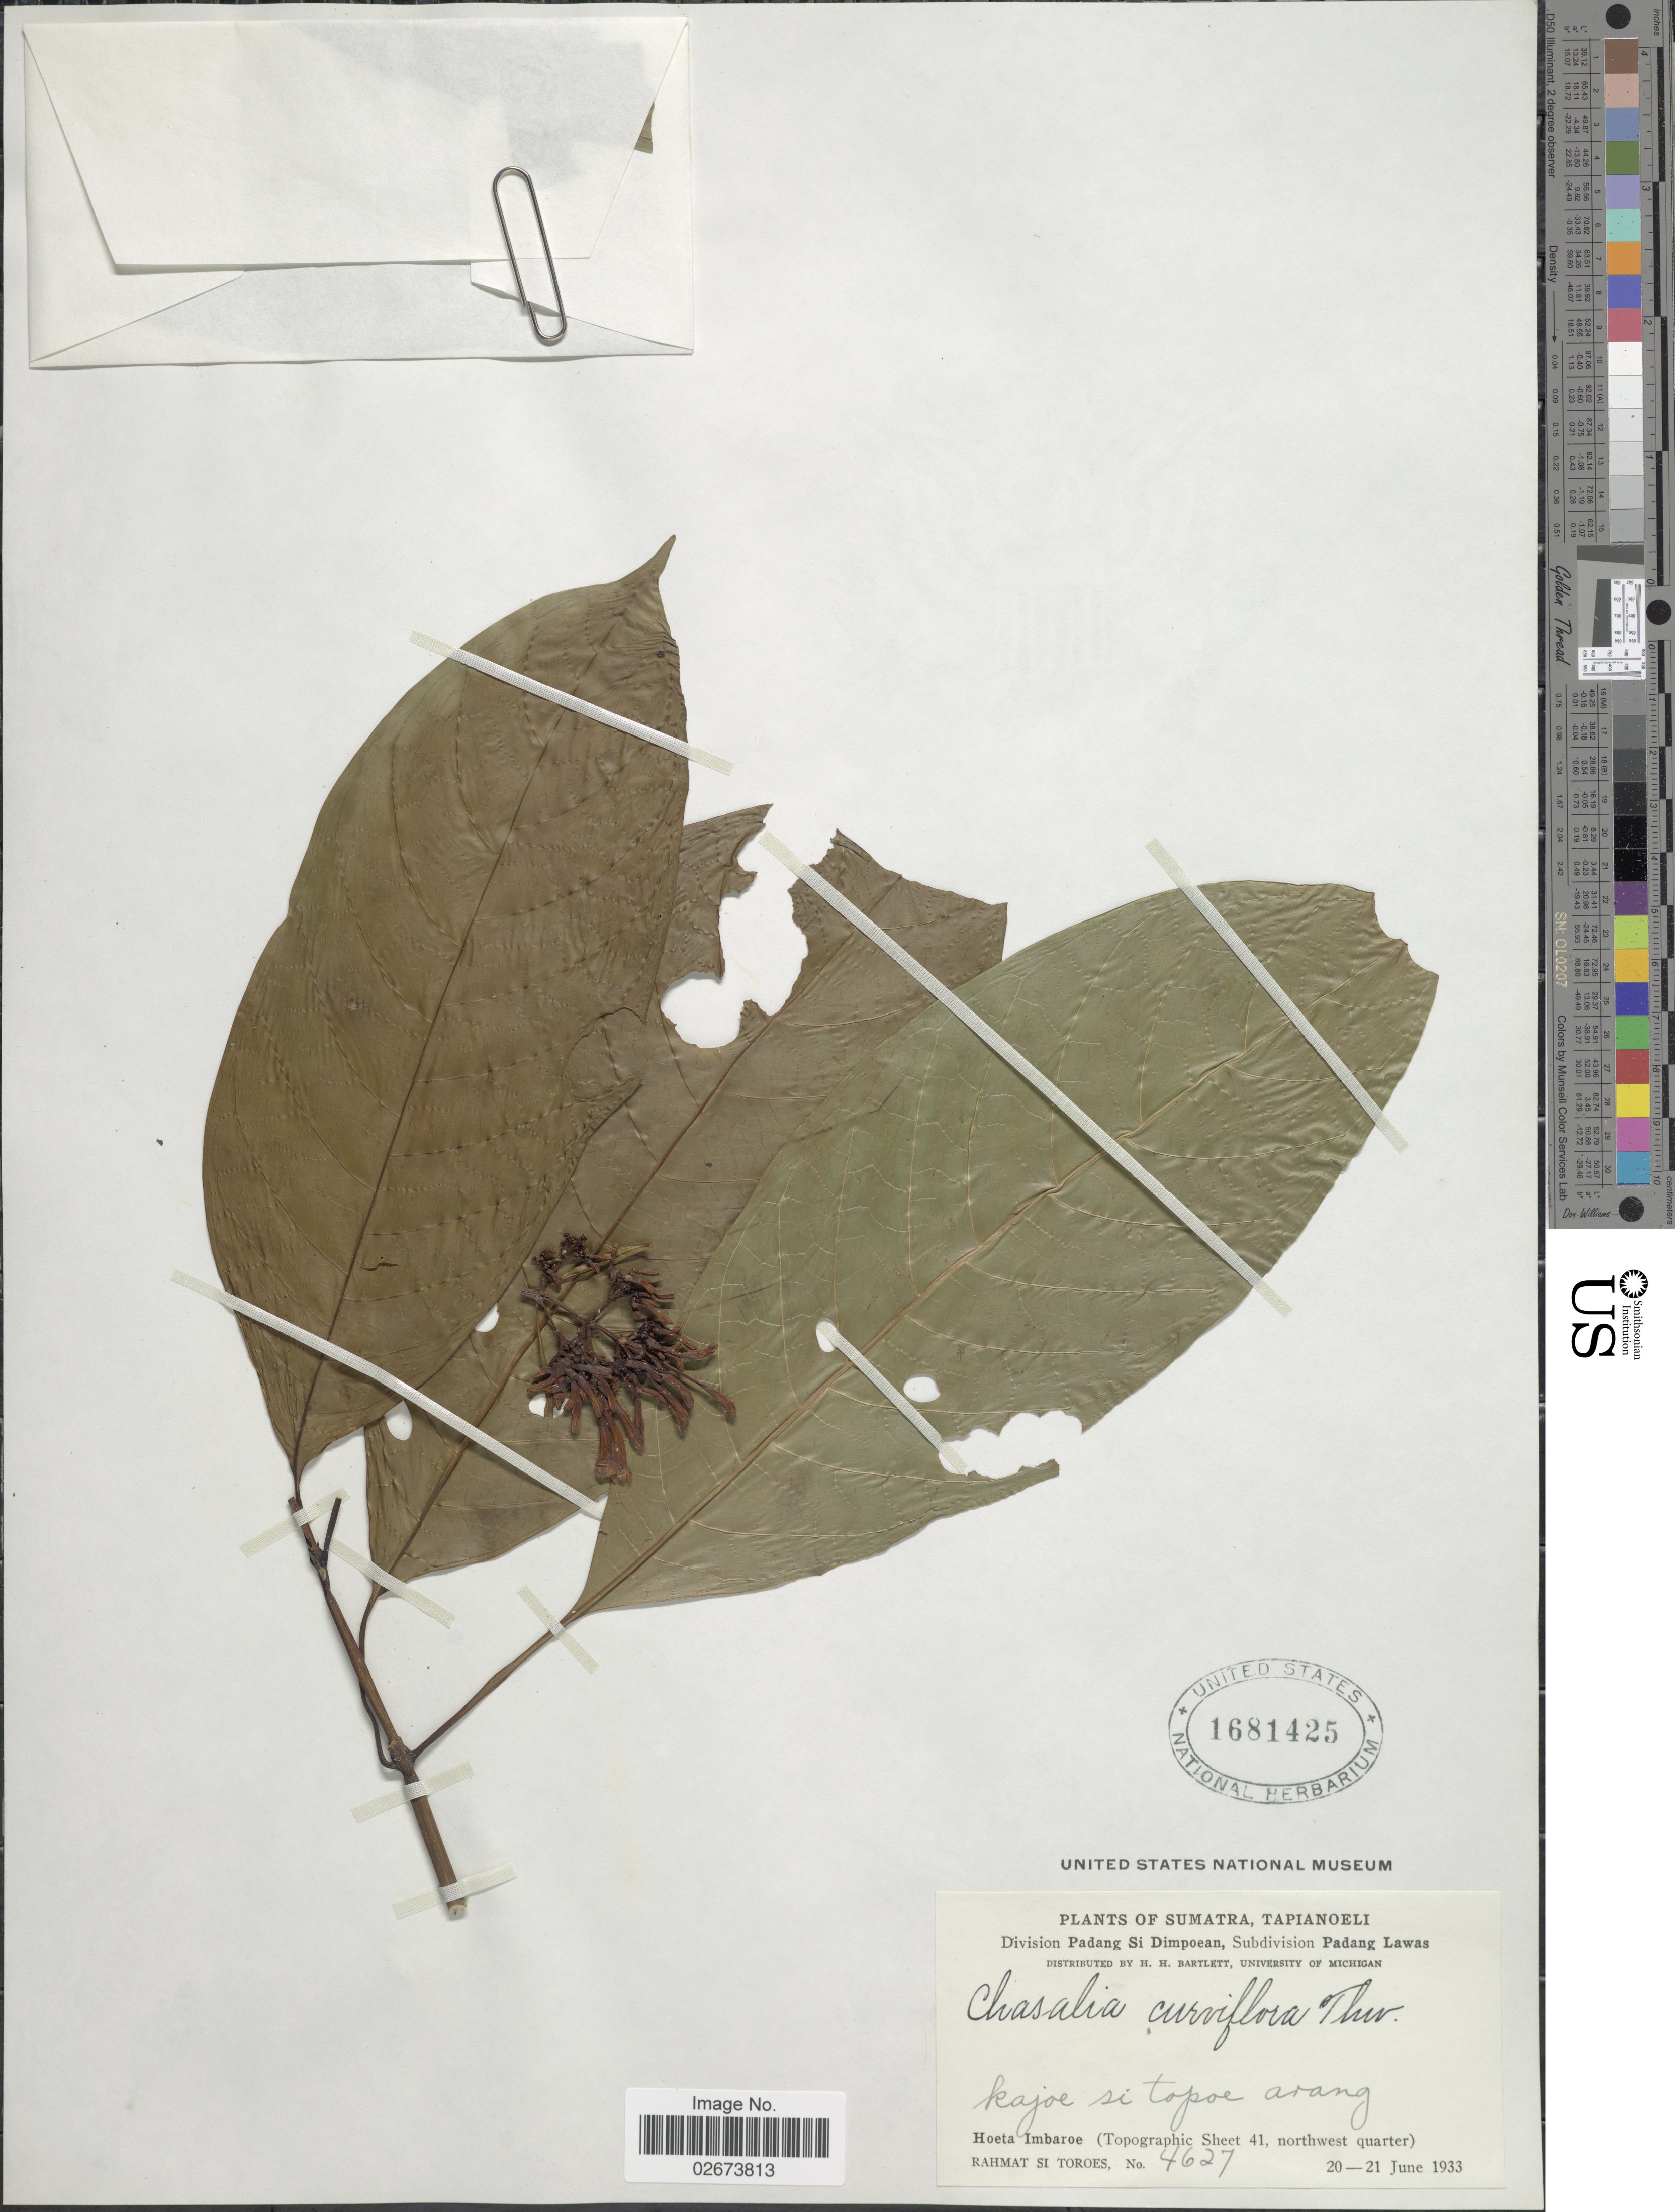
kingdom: Plantae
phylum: Tracheophyta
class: Magnoliopsida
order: Gentianales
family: Rubiaceae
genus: Chassalia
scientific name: Chassalia curviflora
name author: (Wall.) Thwaites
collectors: Rahmat Si Boeea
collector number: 4627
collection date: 1933-06-20/1933-06-21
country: Indonesia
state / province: Sumatra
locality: Tapianoeli, Division Padang Si Dimpoean, Subdivision Padang Lawas, Hoeta Imbaroe (Topographic Shet 41, northwest quarter).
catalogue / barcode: US 1681425